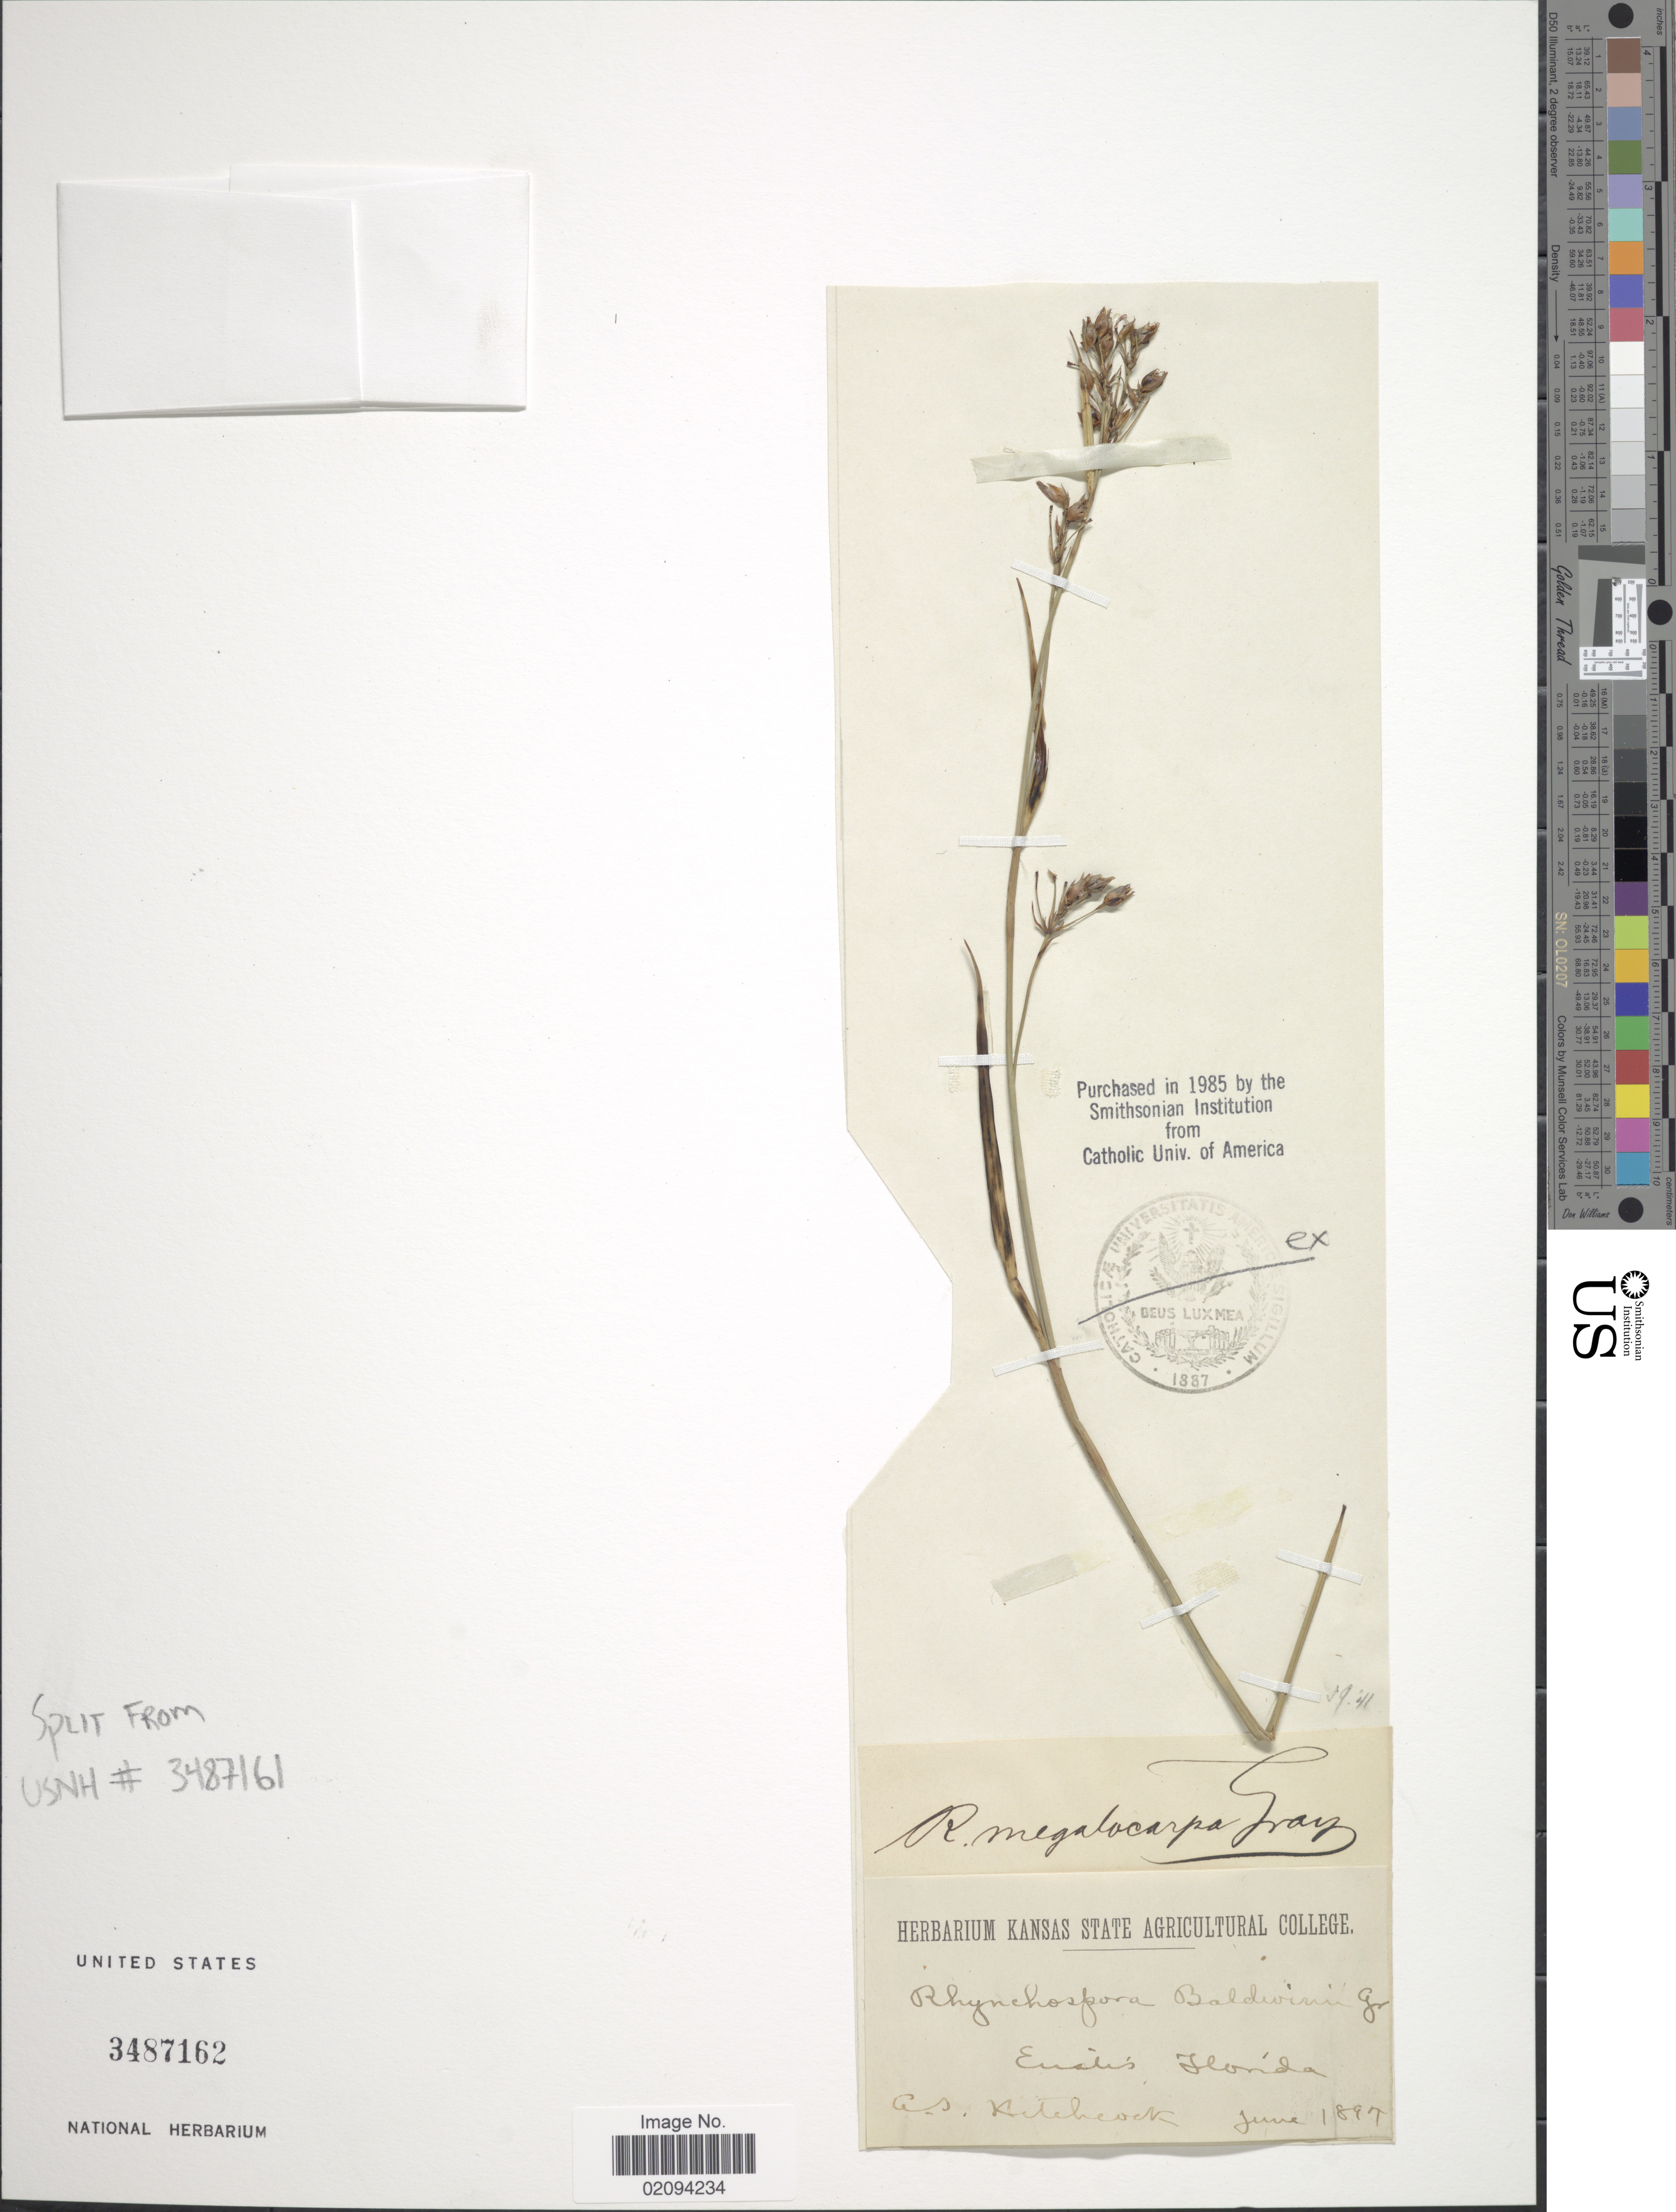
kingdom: Plantae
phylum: Tracheophyta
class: Liliopsida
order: Poales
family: Cyperaceae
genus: Rhynchospora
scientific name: Rhynchospora megalocarpa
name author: A. Gray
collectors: A. S. Hitchcock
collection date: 1897-06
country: United States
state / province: Florida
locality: Eustis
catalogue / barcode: US 3487162